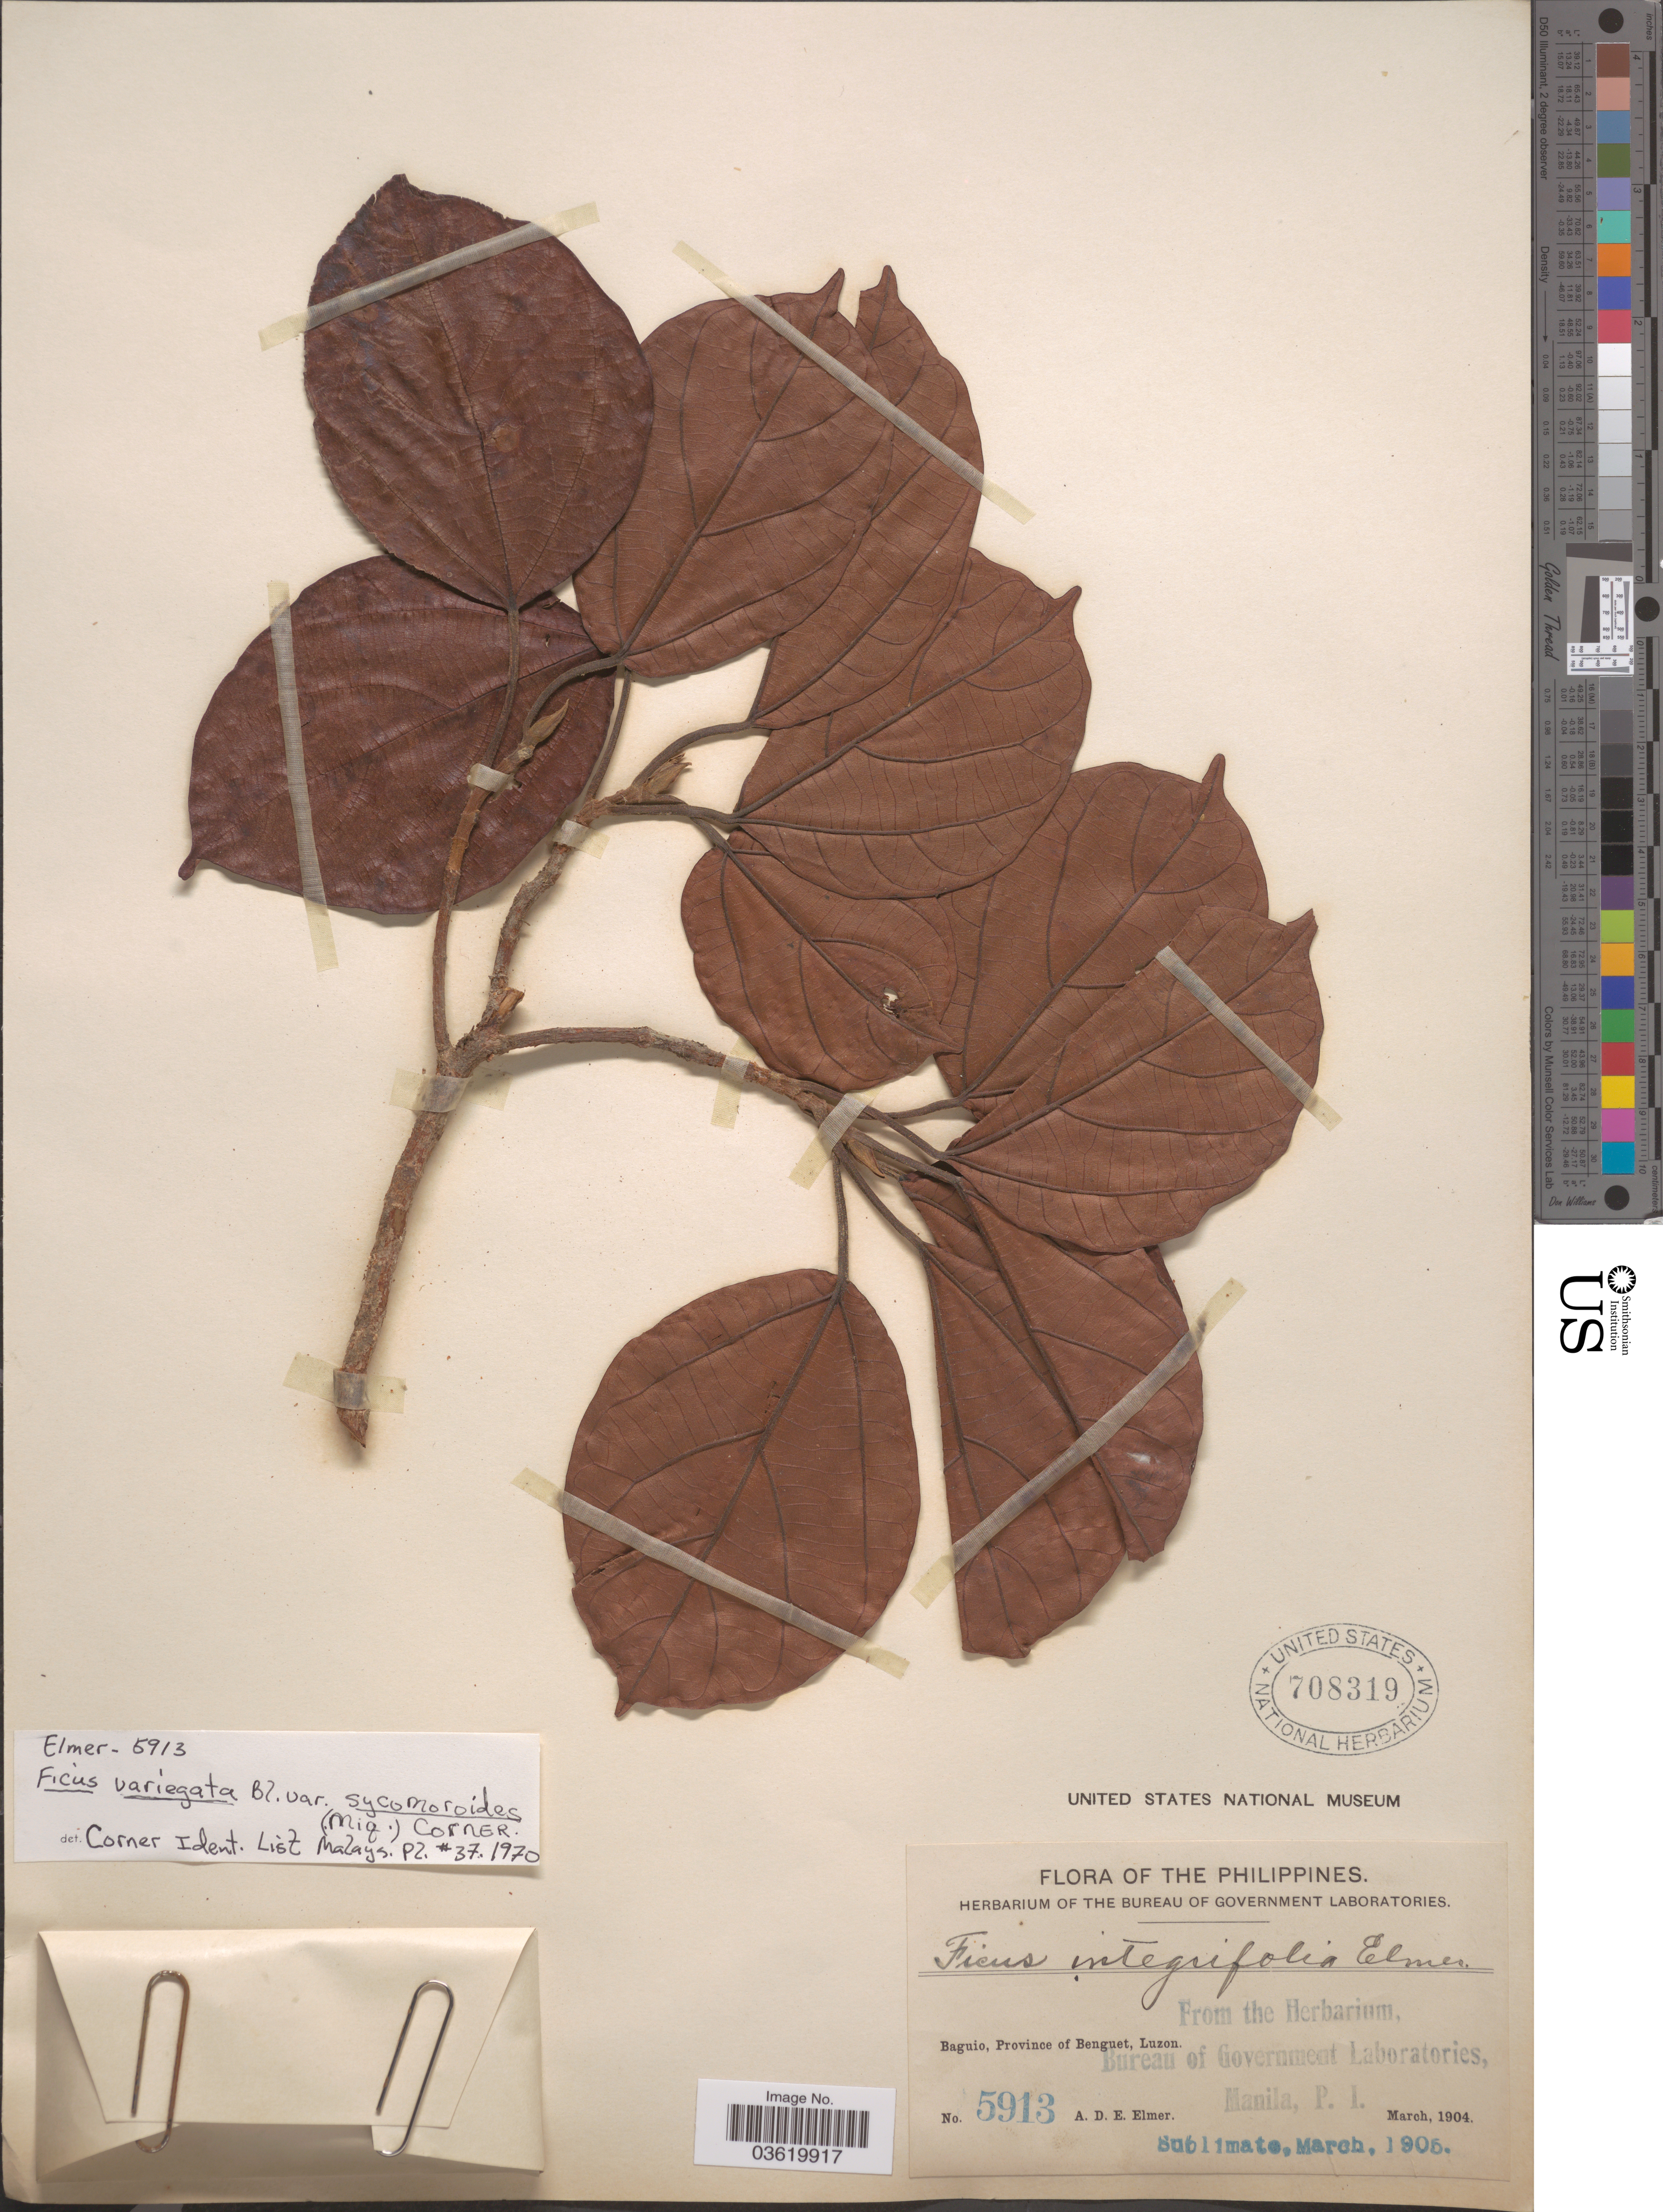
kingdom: Plantae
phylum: Tracheophyta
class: Magnoliopsida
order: Rosales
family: Moraceae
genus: Ficus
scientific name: Ficus variegata var. sycomoroides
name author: (Miq.) Corner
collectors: A. D. E. Elmer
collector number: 5913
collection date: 1904-03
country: Philippines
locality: Baguio, Province of Benguet, Luzon.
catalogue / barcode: US 708319